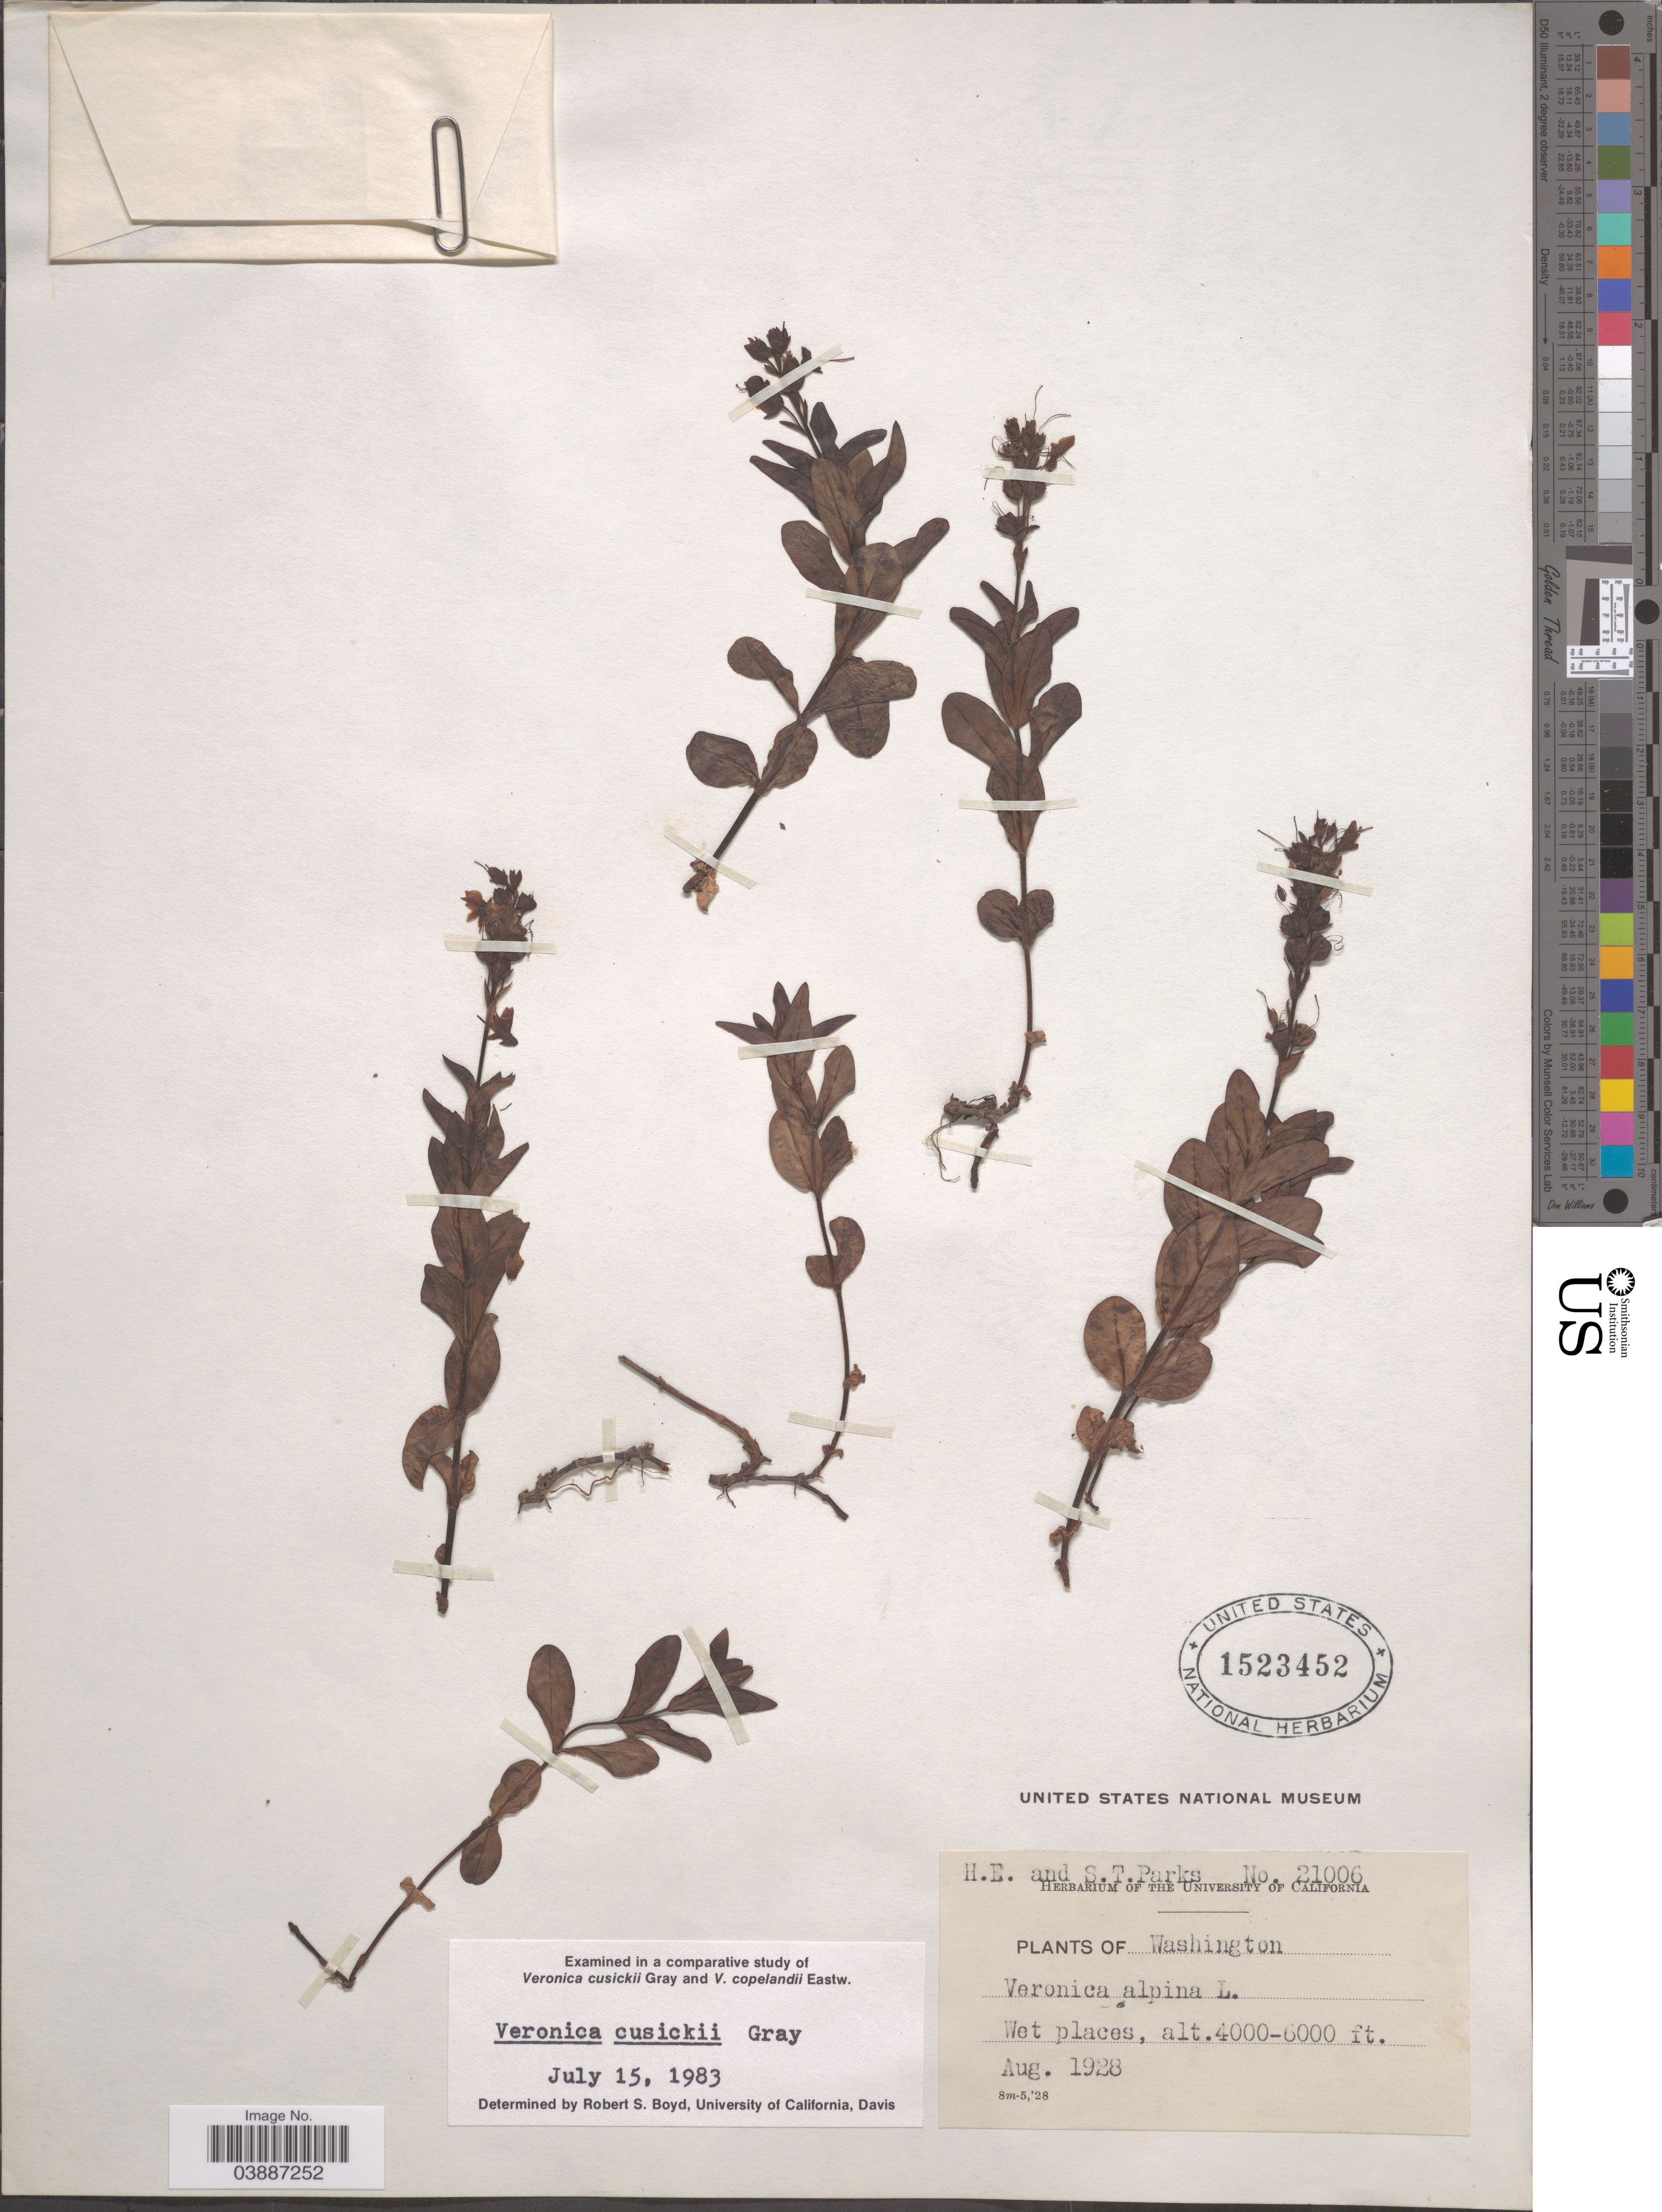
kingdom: Plantae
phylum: Tracheophyta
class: Magnoliopsida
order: Lamiales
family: Plantaginaceae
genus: Veronica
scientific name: Veronica cusickii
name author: A. Gray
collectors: H. E. Parks & S. Parks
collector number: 21006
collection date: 1928-08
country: United States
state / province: Washington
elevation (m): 1219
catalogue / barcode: US 1523452